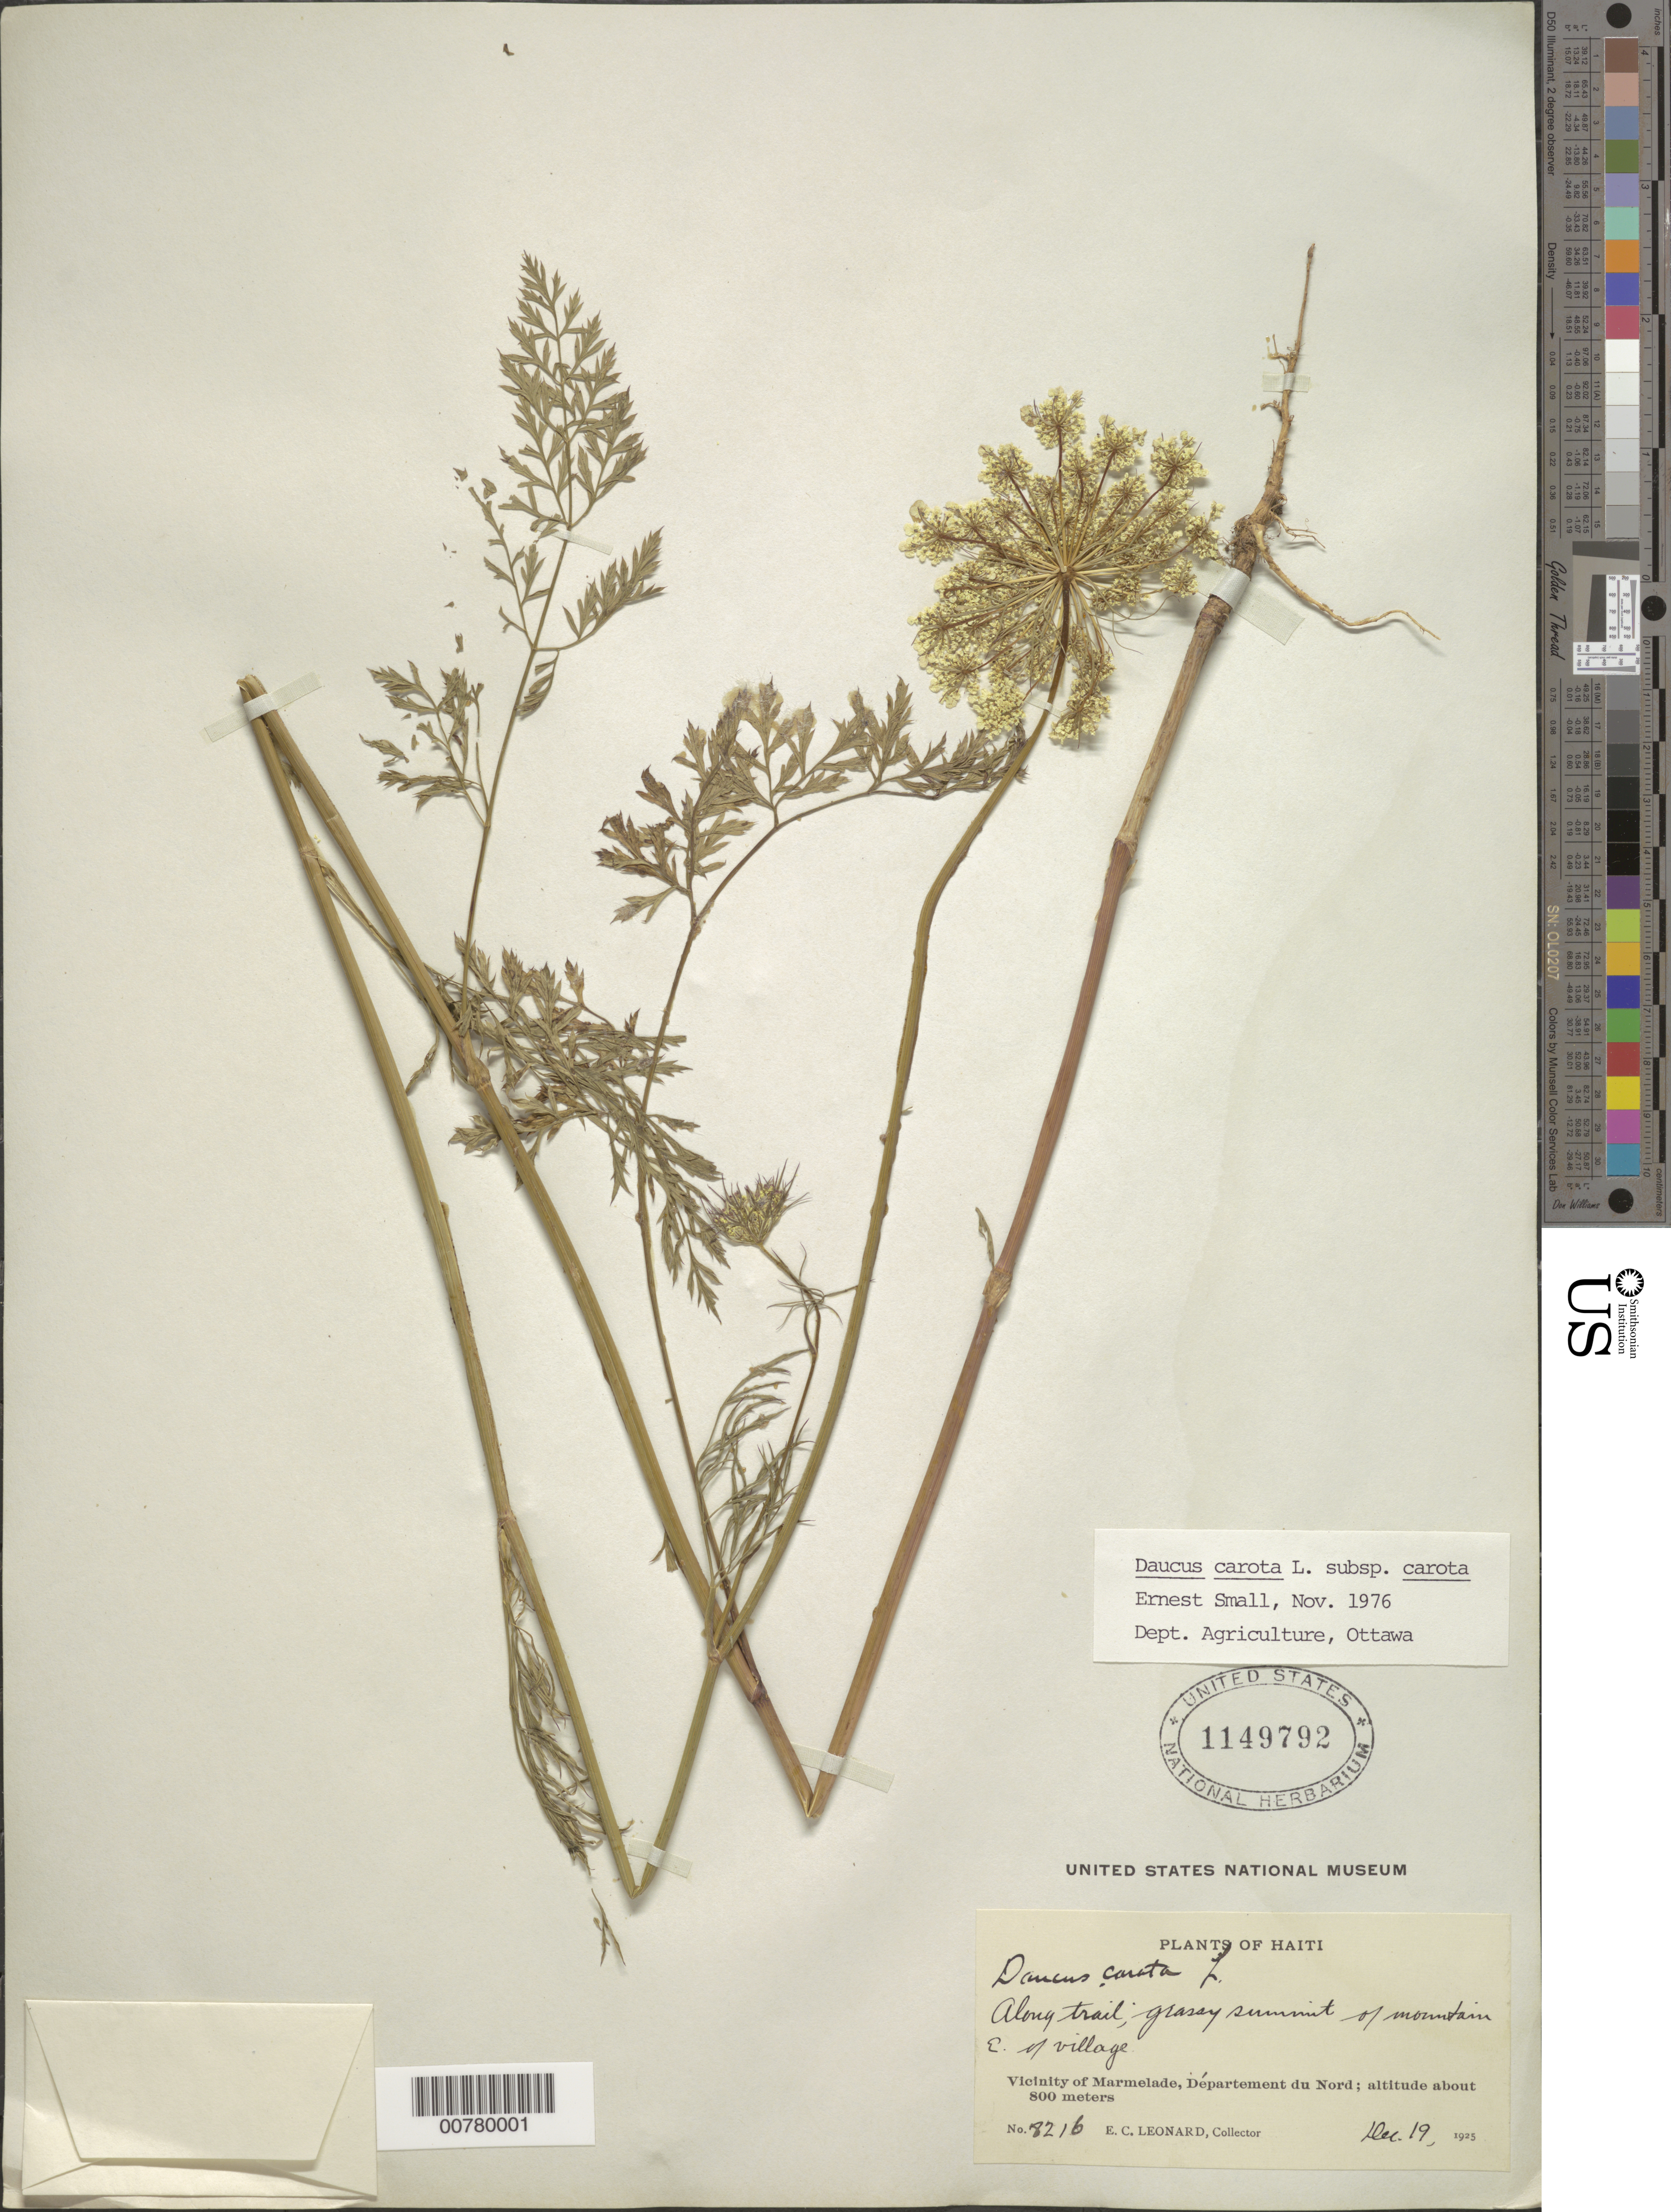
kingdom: Plantae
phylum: Tracheophyta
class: Magnoliopsida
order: Apiales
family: Apiaceae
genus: Daucus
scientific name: Daucus carota subsp. carota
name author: L.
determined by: Small, Ernest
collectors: E. C. Leonard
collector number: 8216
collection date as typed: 19 Dec 1925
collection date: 1925-12-19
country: Haiti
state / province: Nord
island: Hispaniola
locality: Vicinity of Marmelade, grassy summit of mountain east of village.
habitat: Along trail.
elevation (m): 800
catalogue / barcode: US 1149792